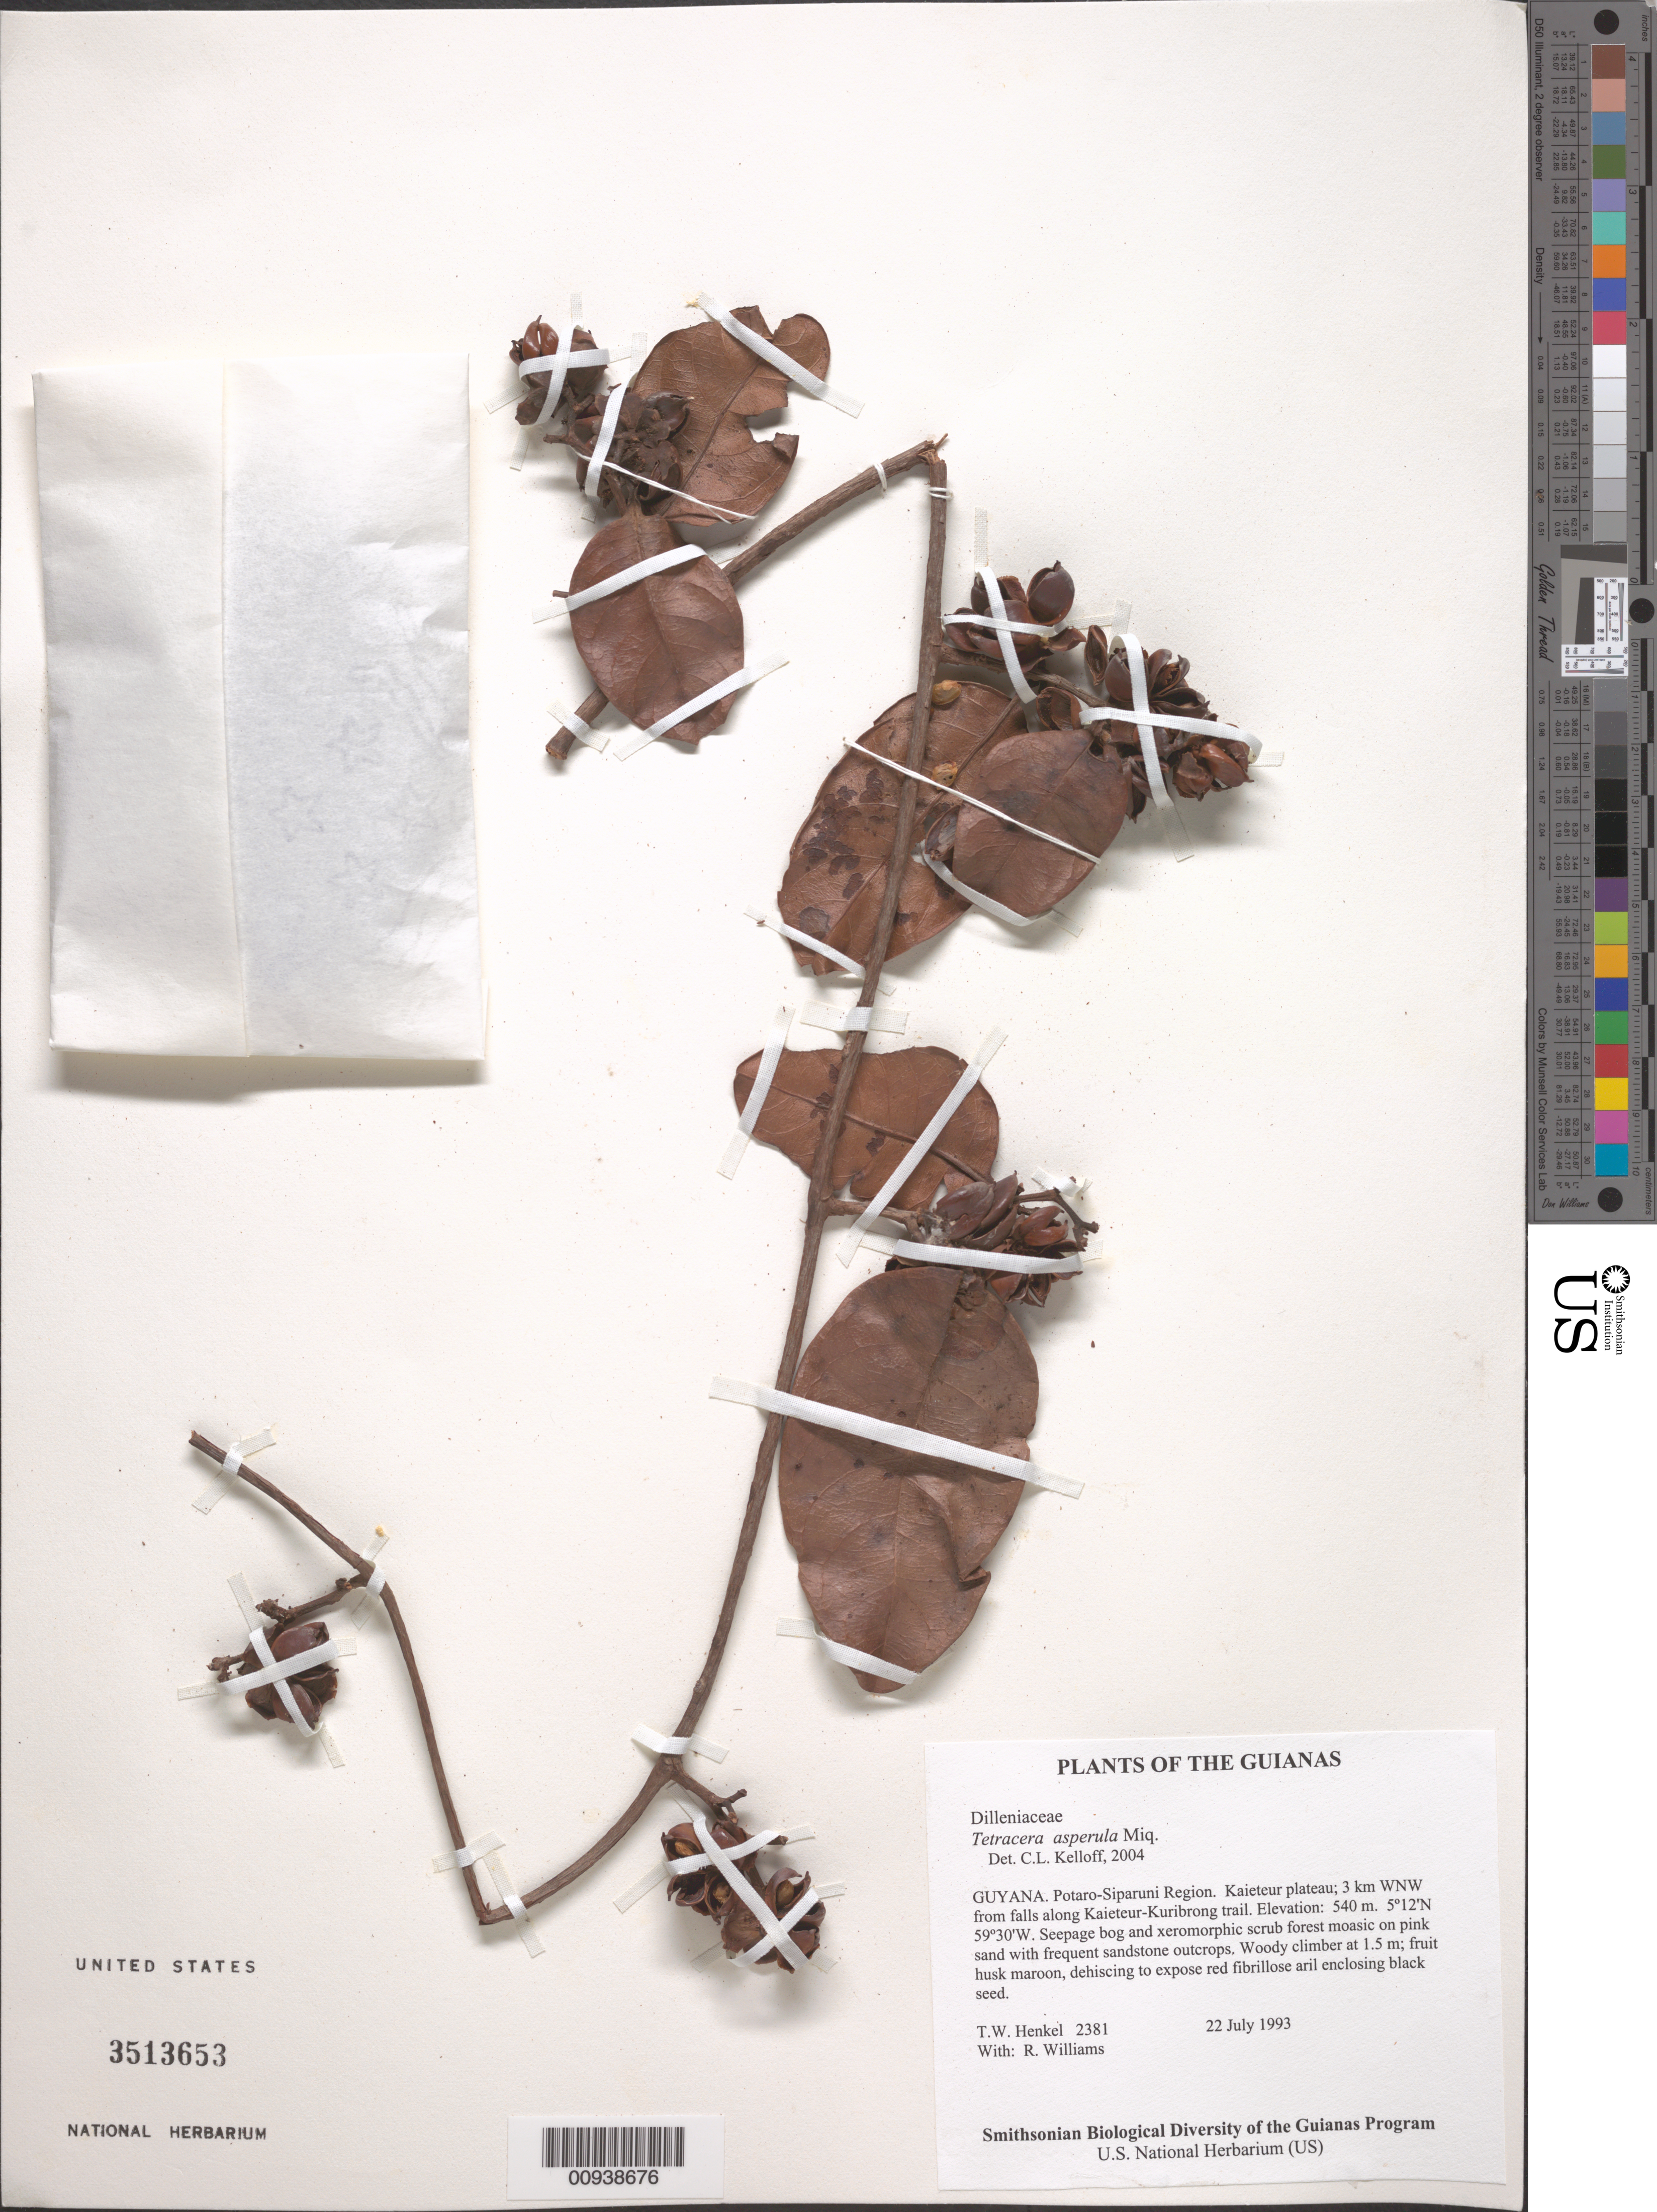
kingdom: Plantae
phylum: Tracheophyta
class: Magnoliopsida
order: Dilleniales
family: Dilleniaceae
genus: Tetracera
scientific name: Tetracera asperula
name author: Miq.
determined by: Kelloff, Carol L., (US), Smithsonian Institution - National Museum of Natural History (UNITED STATES)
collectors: T. Henkel & R. Williams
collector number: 2381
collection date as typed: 22 July 1993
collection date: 1993-07-22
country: Guyana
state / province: Potaro-Siparuni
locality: Kaieteur plateau; 3 km WNW from falls along Kaieteur-Kuribrong trail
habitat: Seepage bog and xeromorphic scrub forest moasic on pink sand with frequent sandstone outcrops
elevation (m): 540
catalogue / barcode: US 3513653